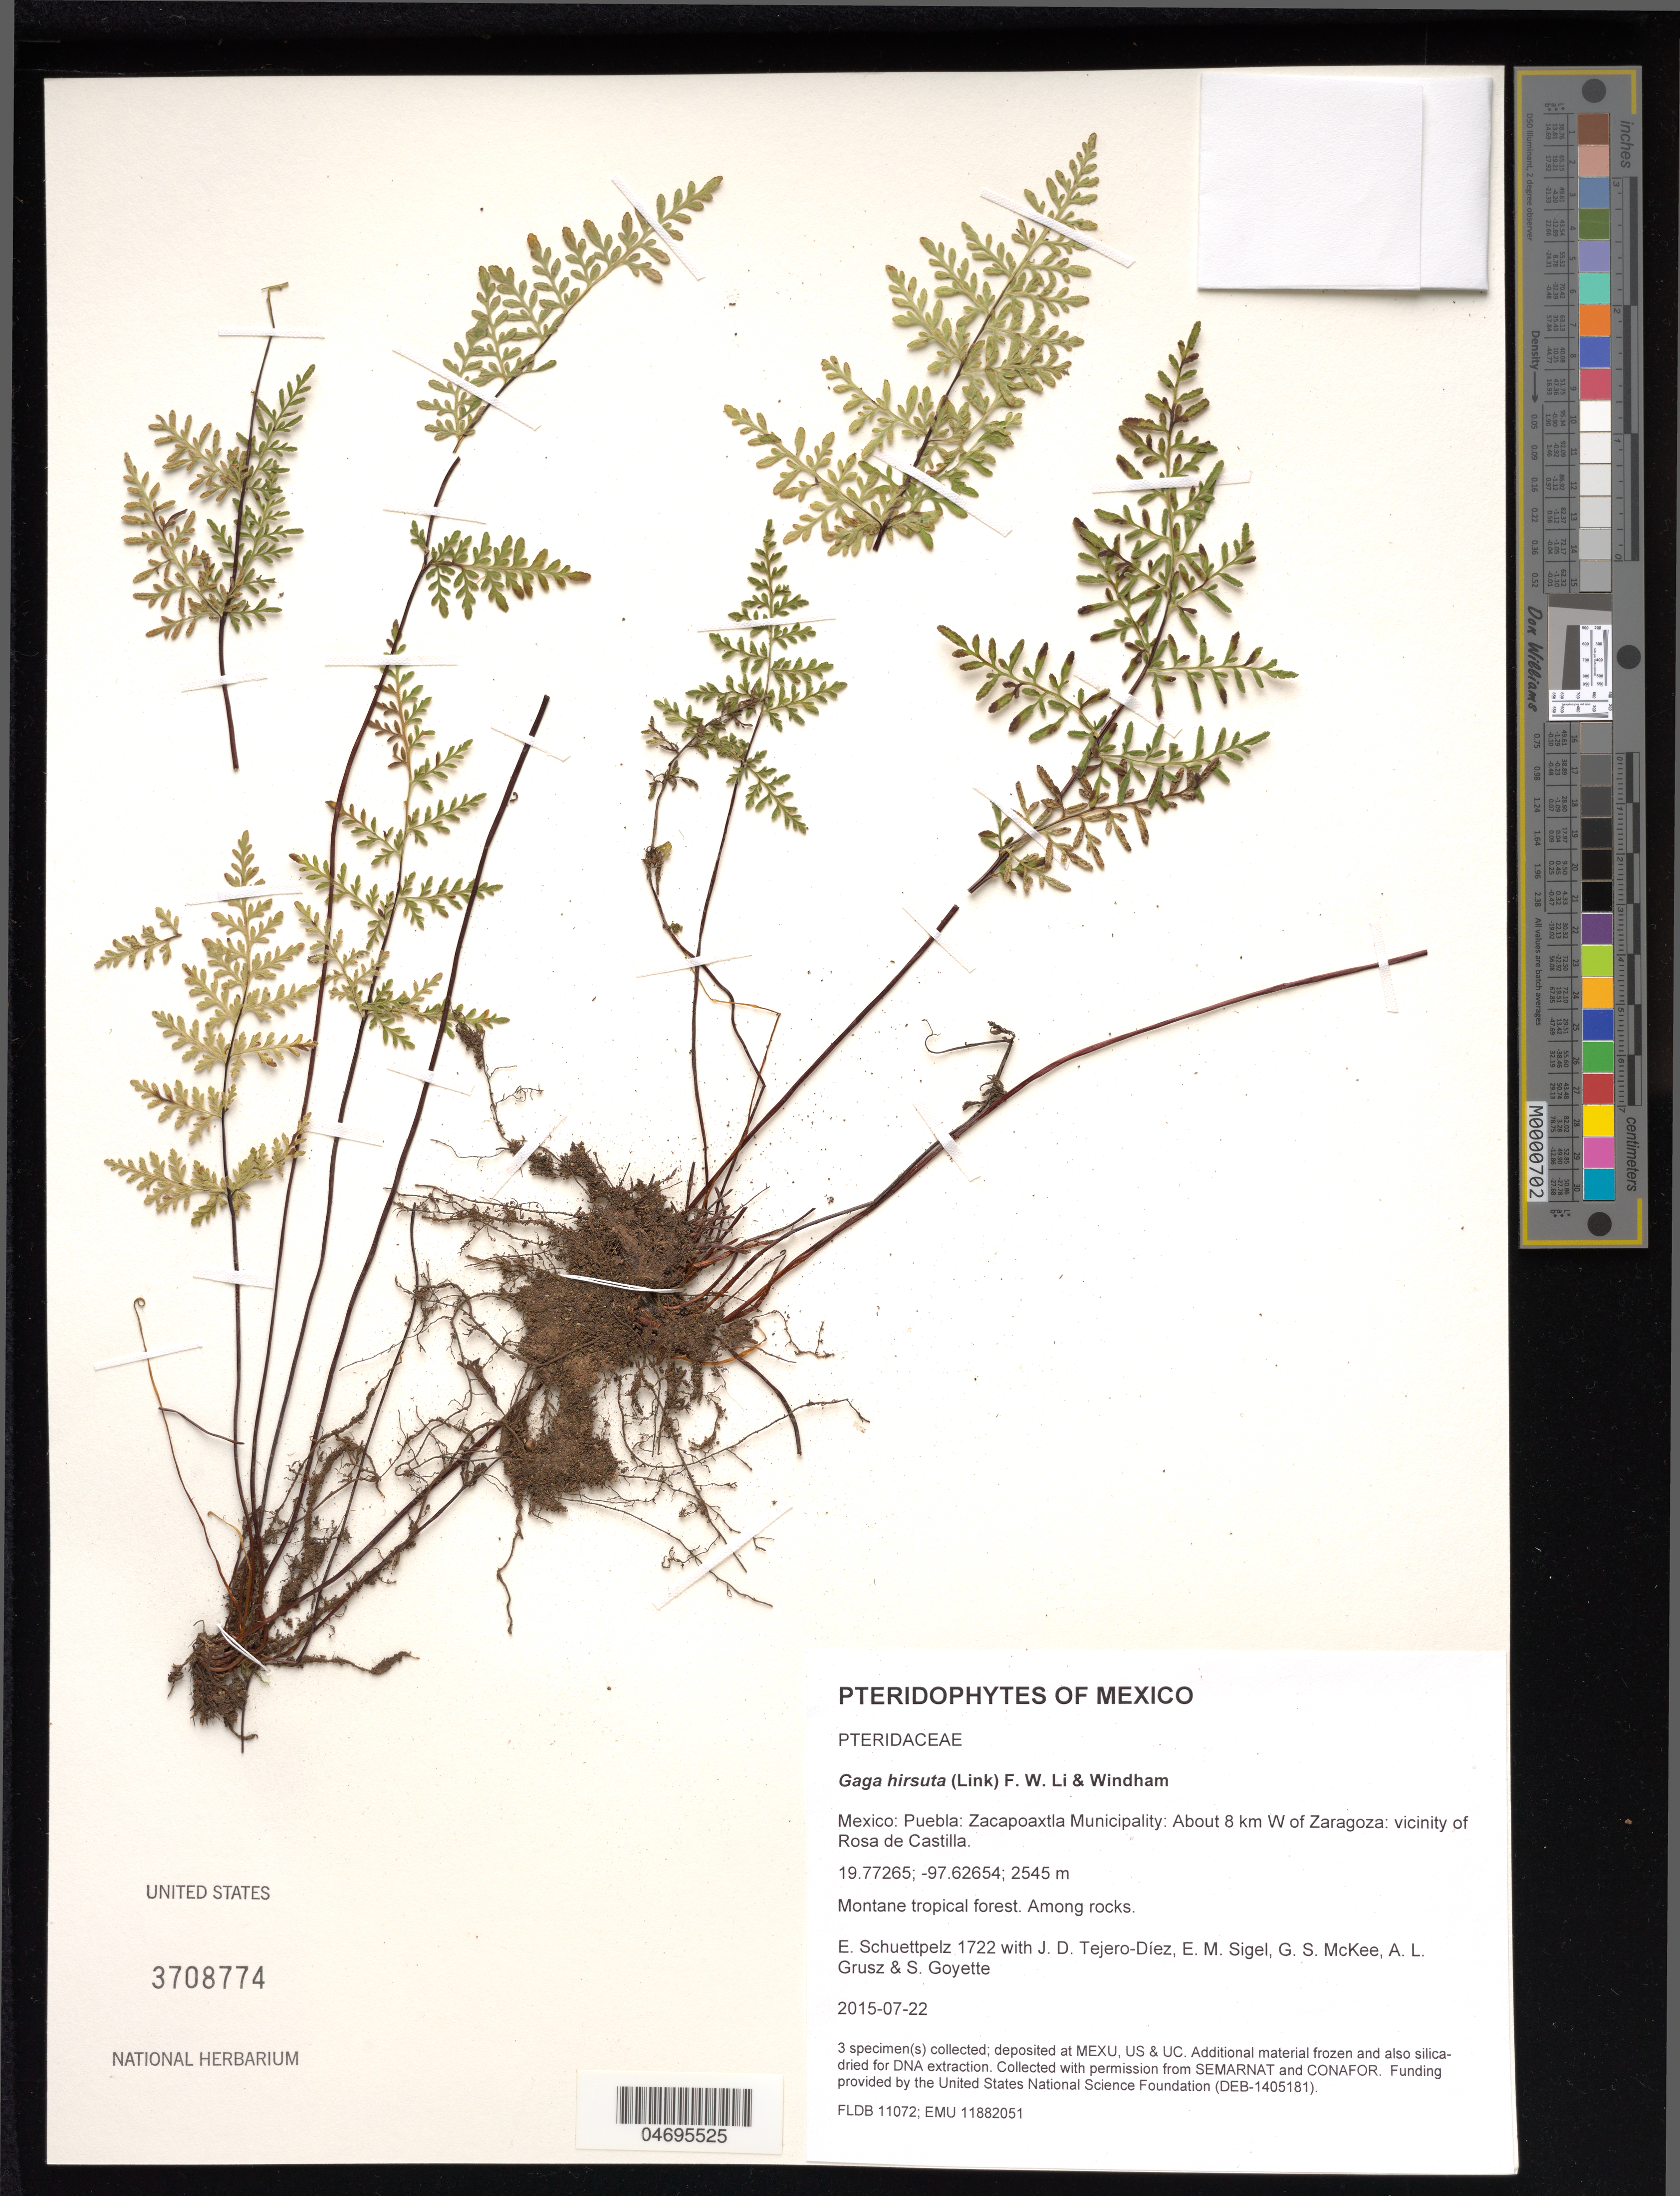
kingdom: Plantae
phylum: Tracheophyta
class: Polypodiopsida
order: Polypodiales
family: Pteridaceae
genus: Gaga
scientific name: Gaga hirsuta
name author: (Link) Fay W. Li & Windham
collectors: E. Schuettpelz, D. Tejero-Díez, E. M. Sigel, G. S. McKee & A. Grusz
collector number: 1722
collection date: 2015-07-22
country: Mexico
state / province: Puebla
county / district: Zacapoaxtla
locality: About 8 km W of Zaragoza: vicinity of Rosa de Castilla.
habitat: Montane tropical forest.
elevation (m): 2545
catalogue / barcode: US 3708774